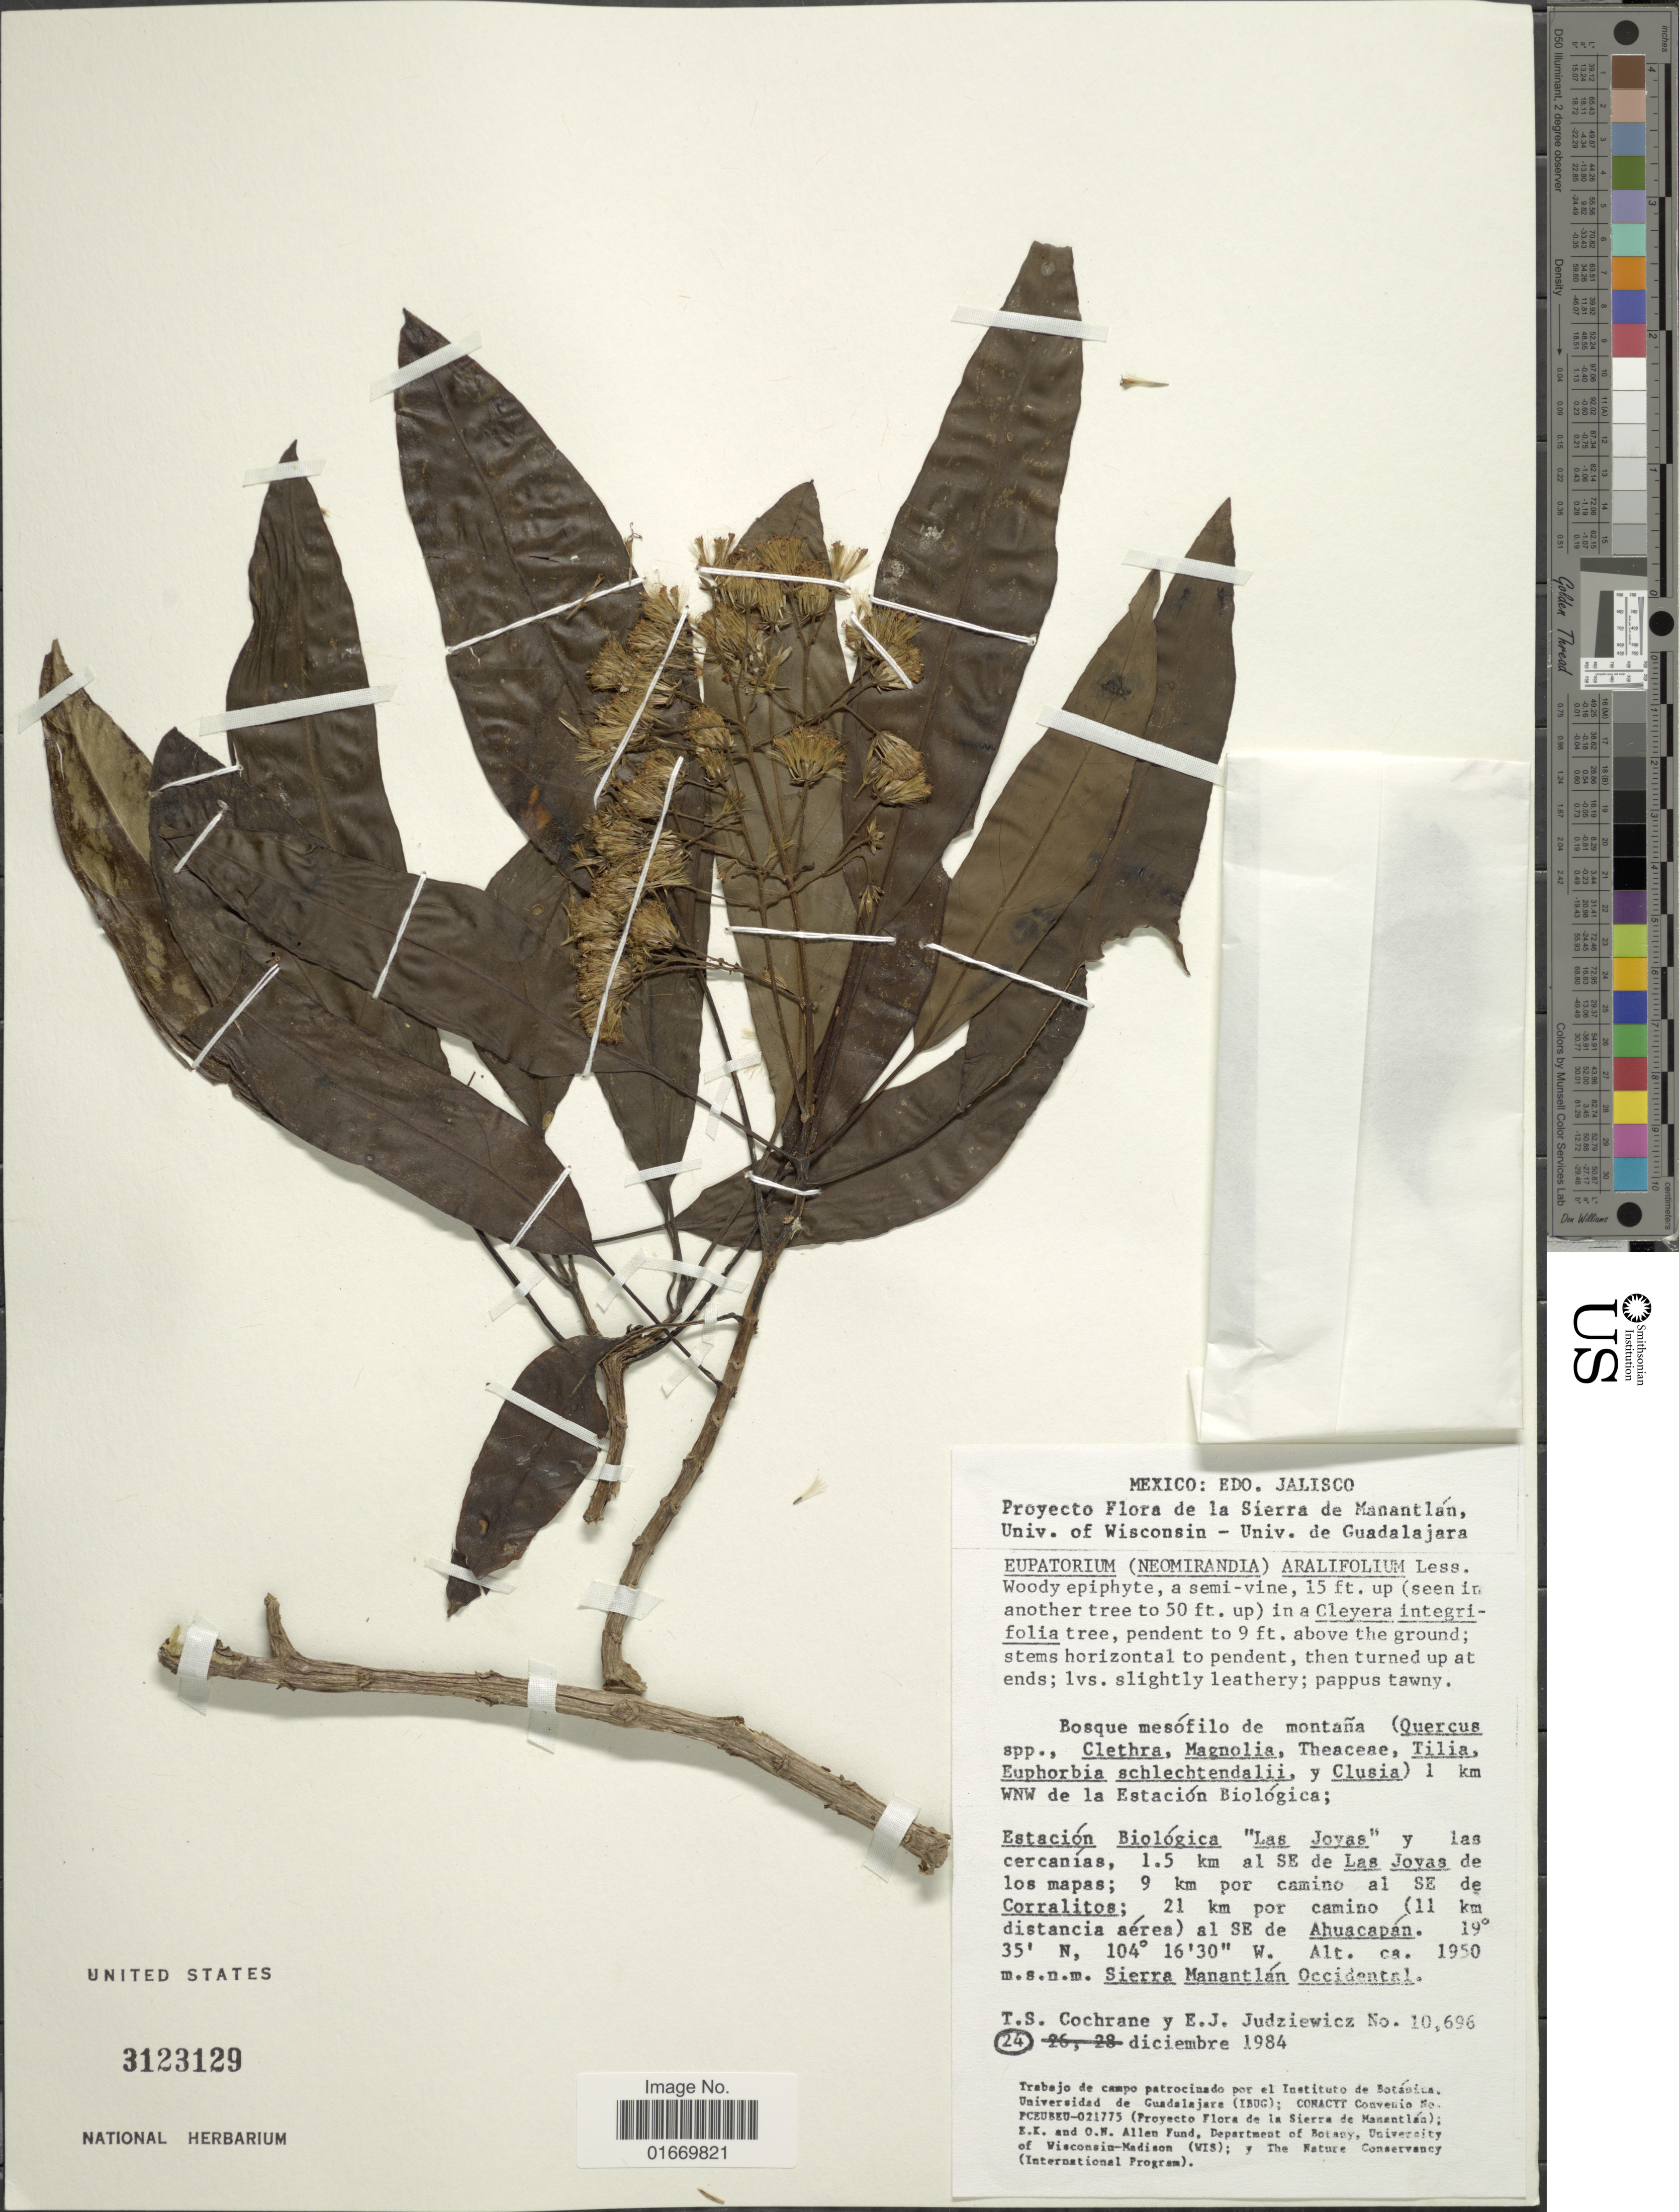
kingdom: Plantae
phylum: Tracheophyta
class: Magnoliopsida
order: Asterales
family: Asteraceae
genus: Neomirandea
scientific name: Neomirandea araliaefolia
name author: (Less.) R.M. King & H. Rob.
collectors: T. S. Cochrane & E. J. Judziewicz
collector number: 10696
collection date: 1984-12-24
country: Mexico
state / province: Jalisco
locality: Estacion Biologica Las Joyas y las cercanias, 1.5 km al SE de Las Joyas de los mapas, 9 km por camino al SE de Corralitos, 21 km por camino (11 km distancia aerea) al SE de Ahuacapan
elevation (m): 1950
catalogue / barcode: US 63123129